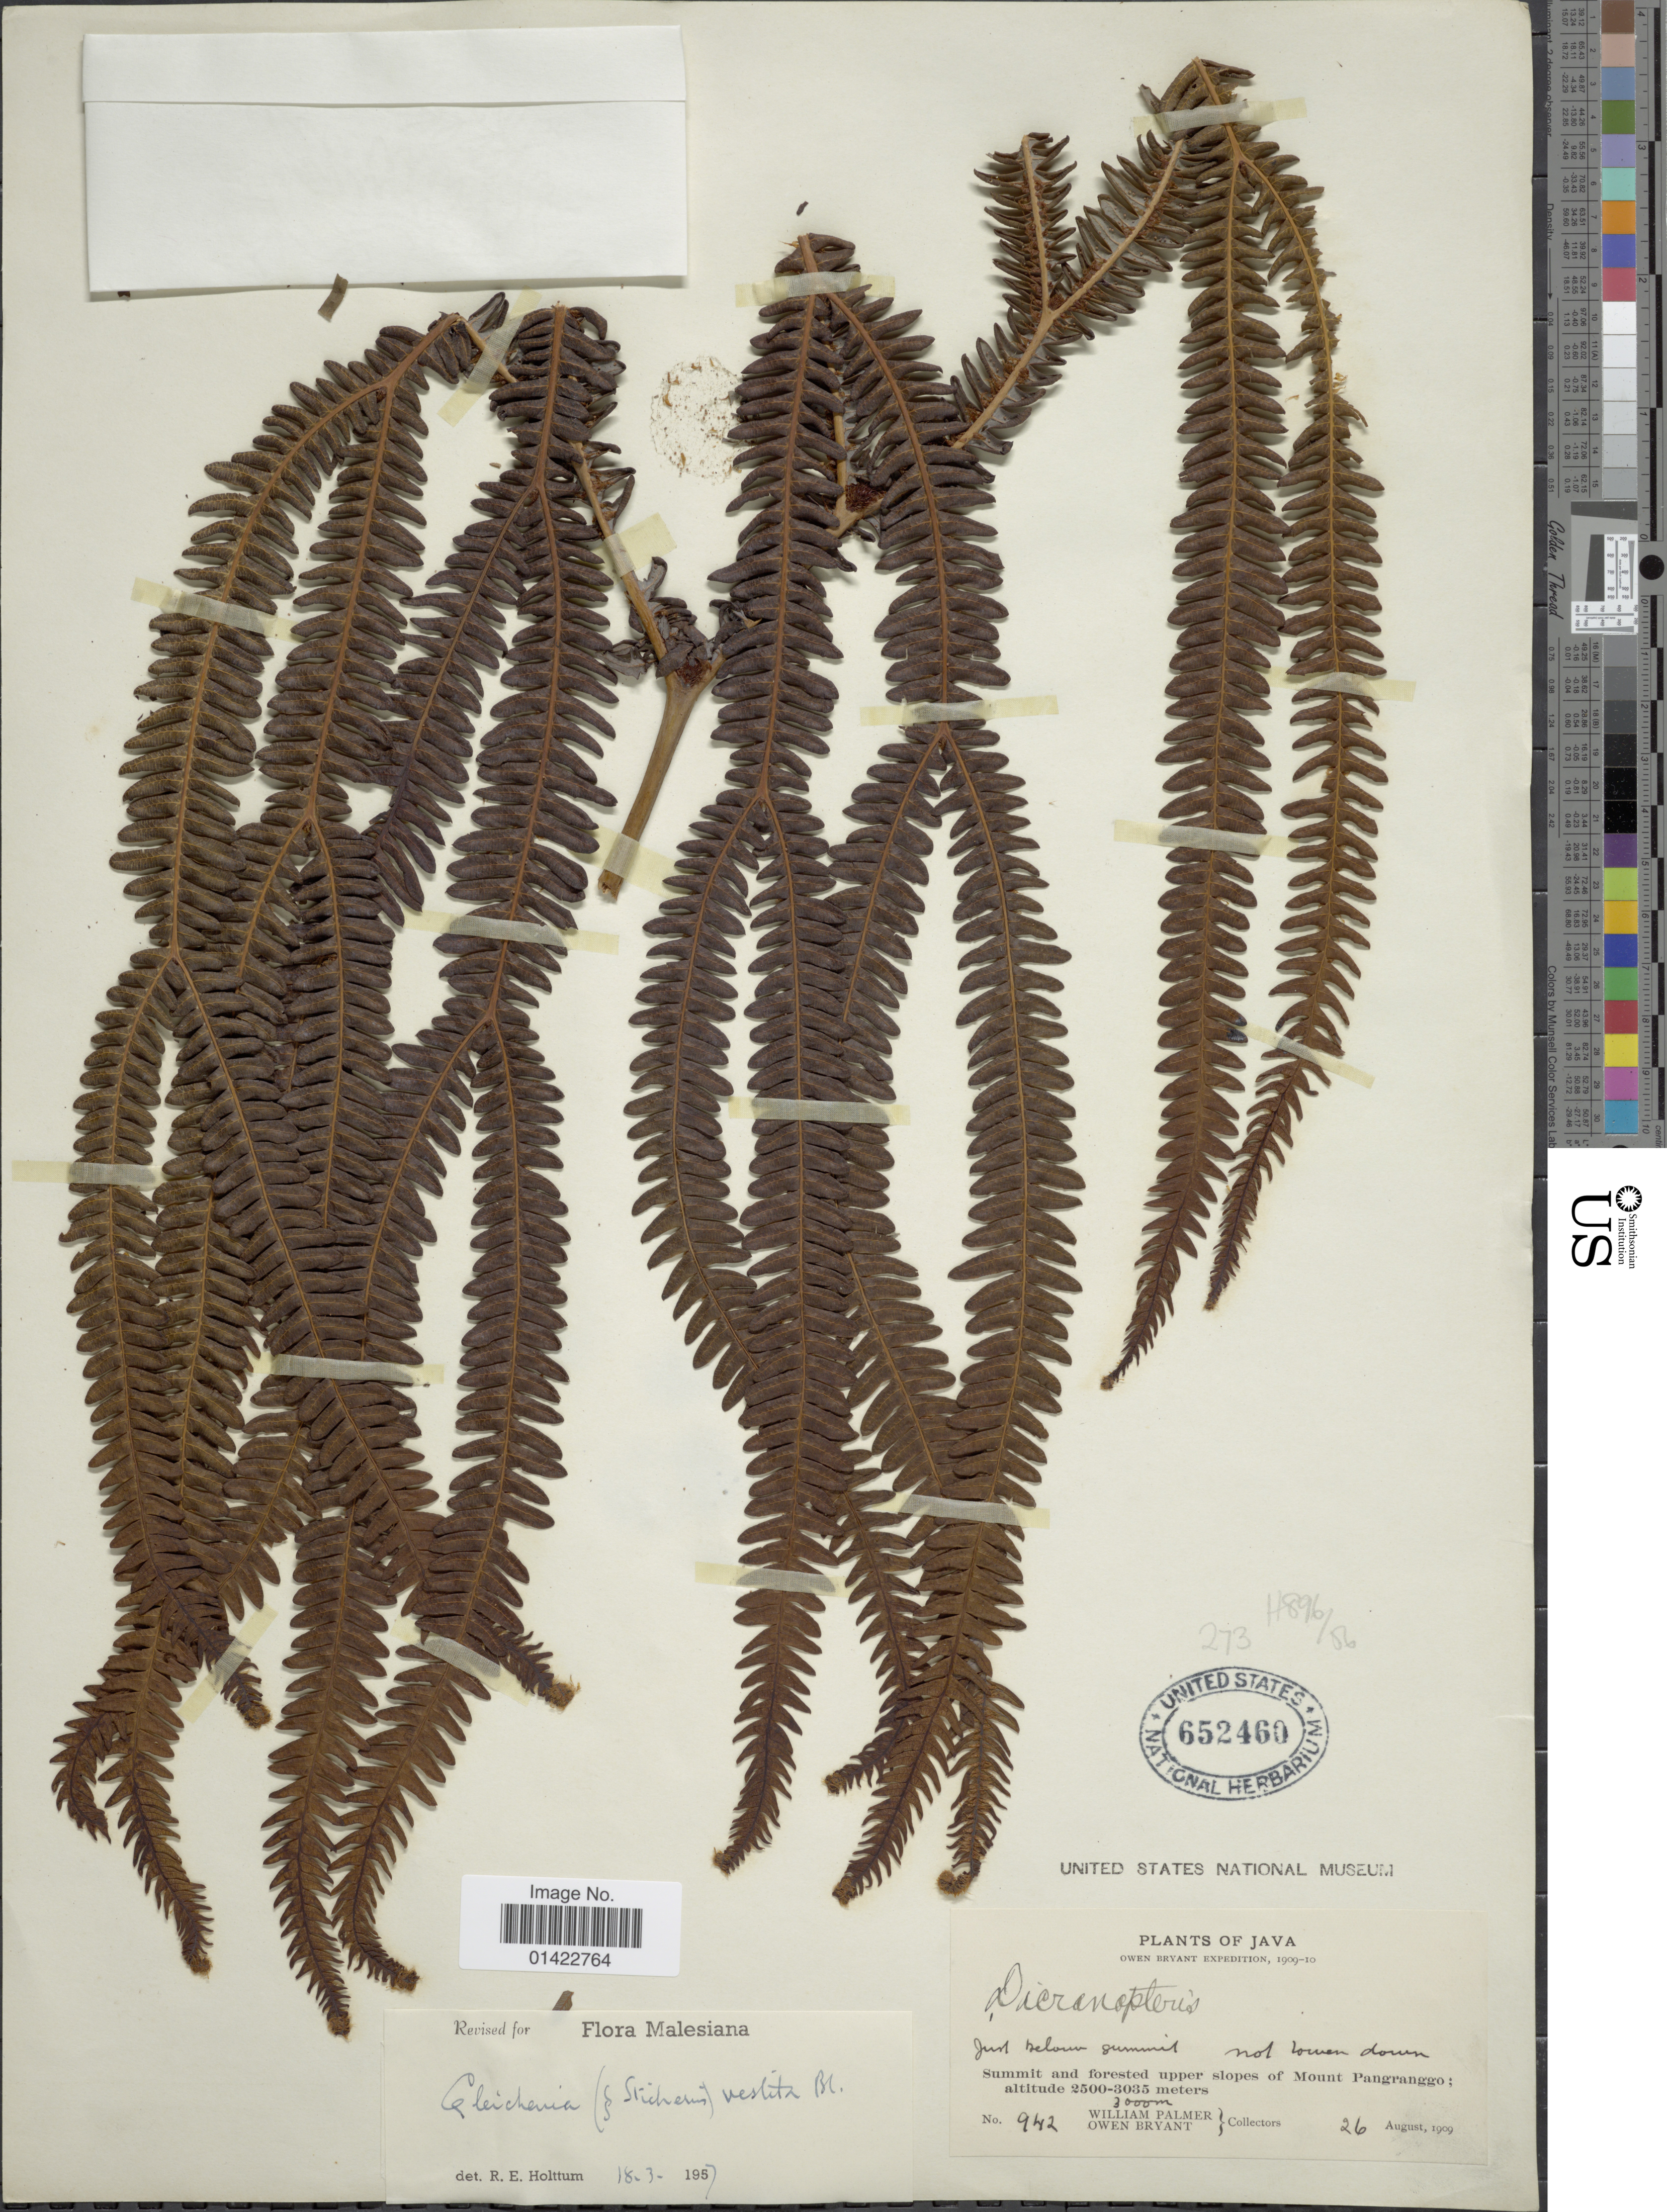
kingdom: Plantae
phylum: Tracheophyta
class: Polypodiopsida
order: Gleicheniales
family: Gleicheniaceae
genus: Sticherus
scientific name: Sticherus vestitus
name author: (Blume) Ching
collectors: W. Palmer & O. Bryant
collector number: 942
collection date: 1909-08-26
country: Indonesia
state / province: Java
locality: Summit and forested slopes of Mount Pangranggo.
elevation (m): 3000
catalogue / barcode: US 652460